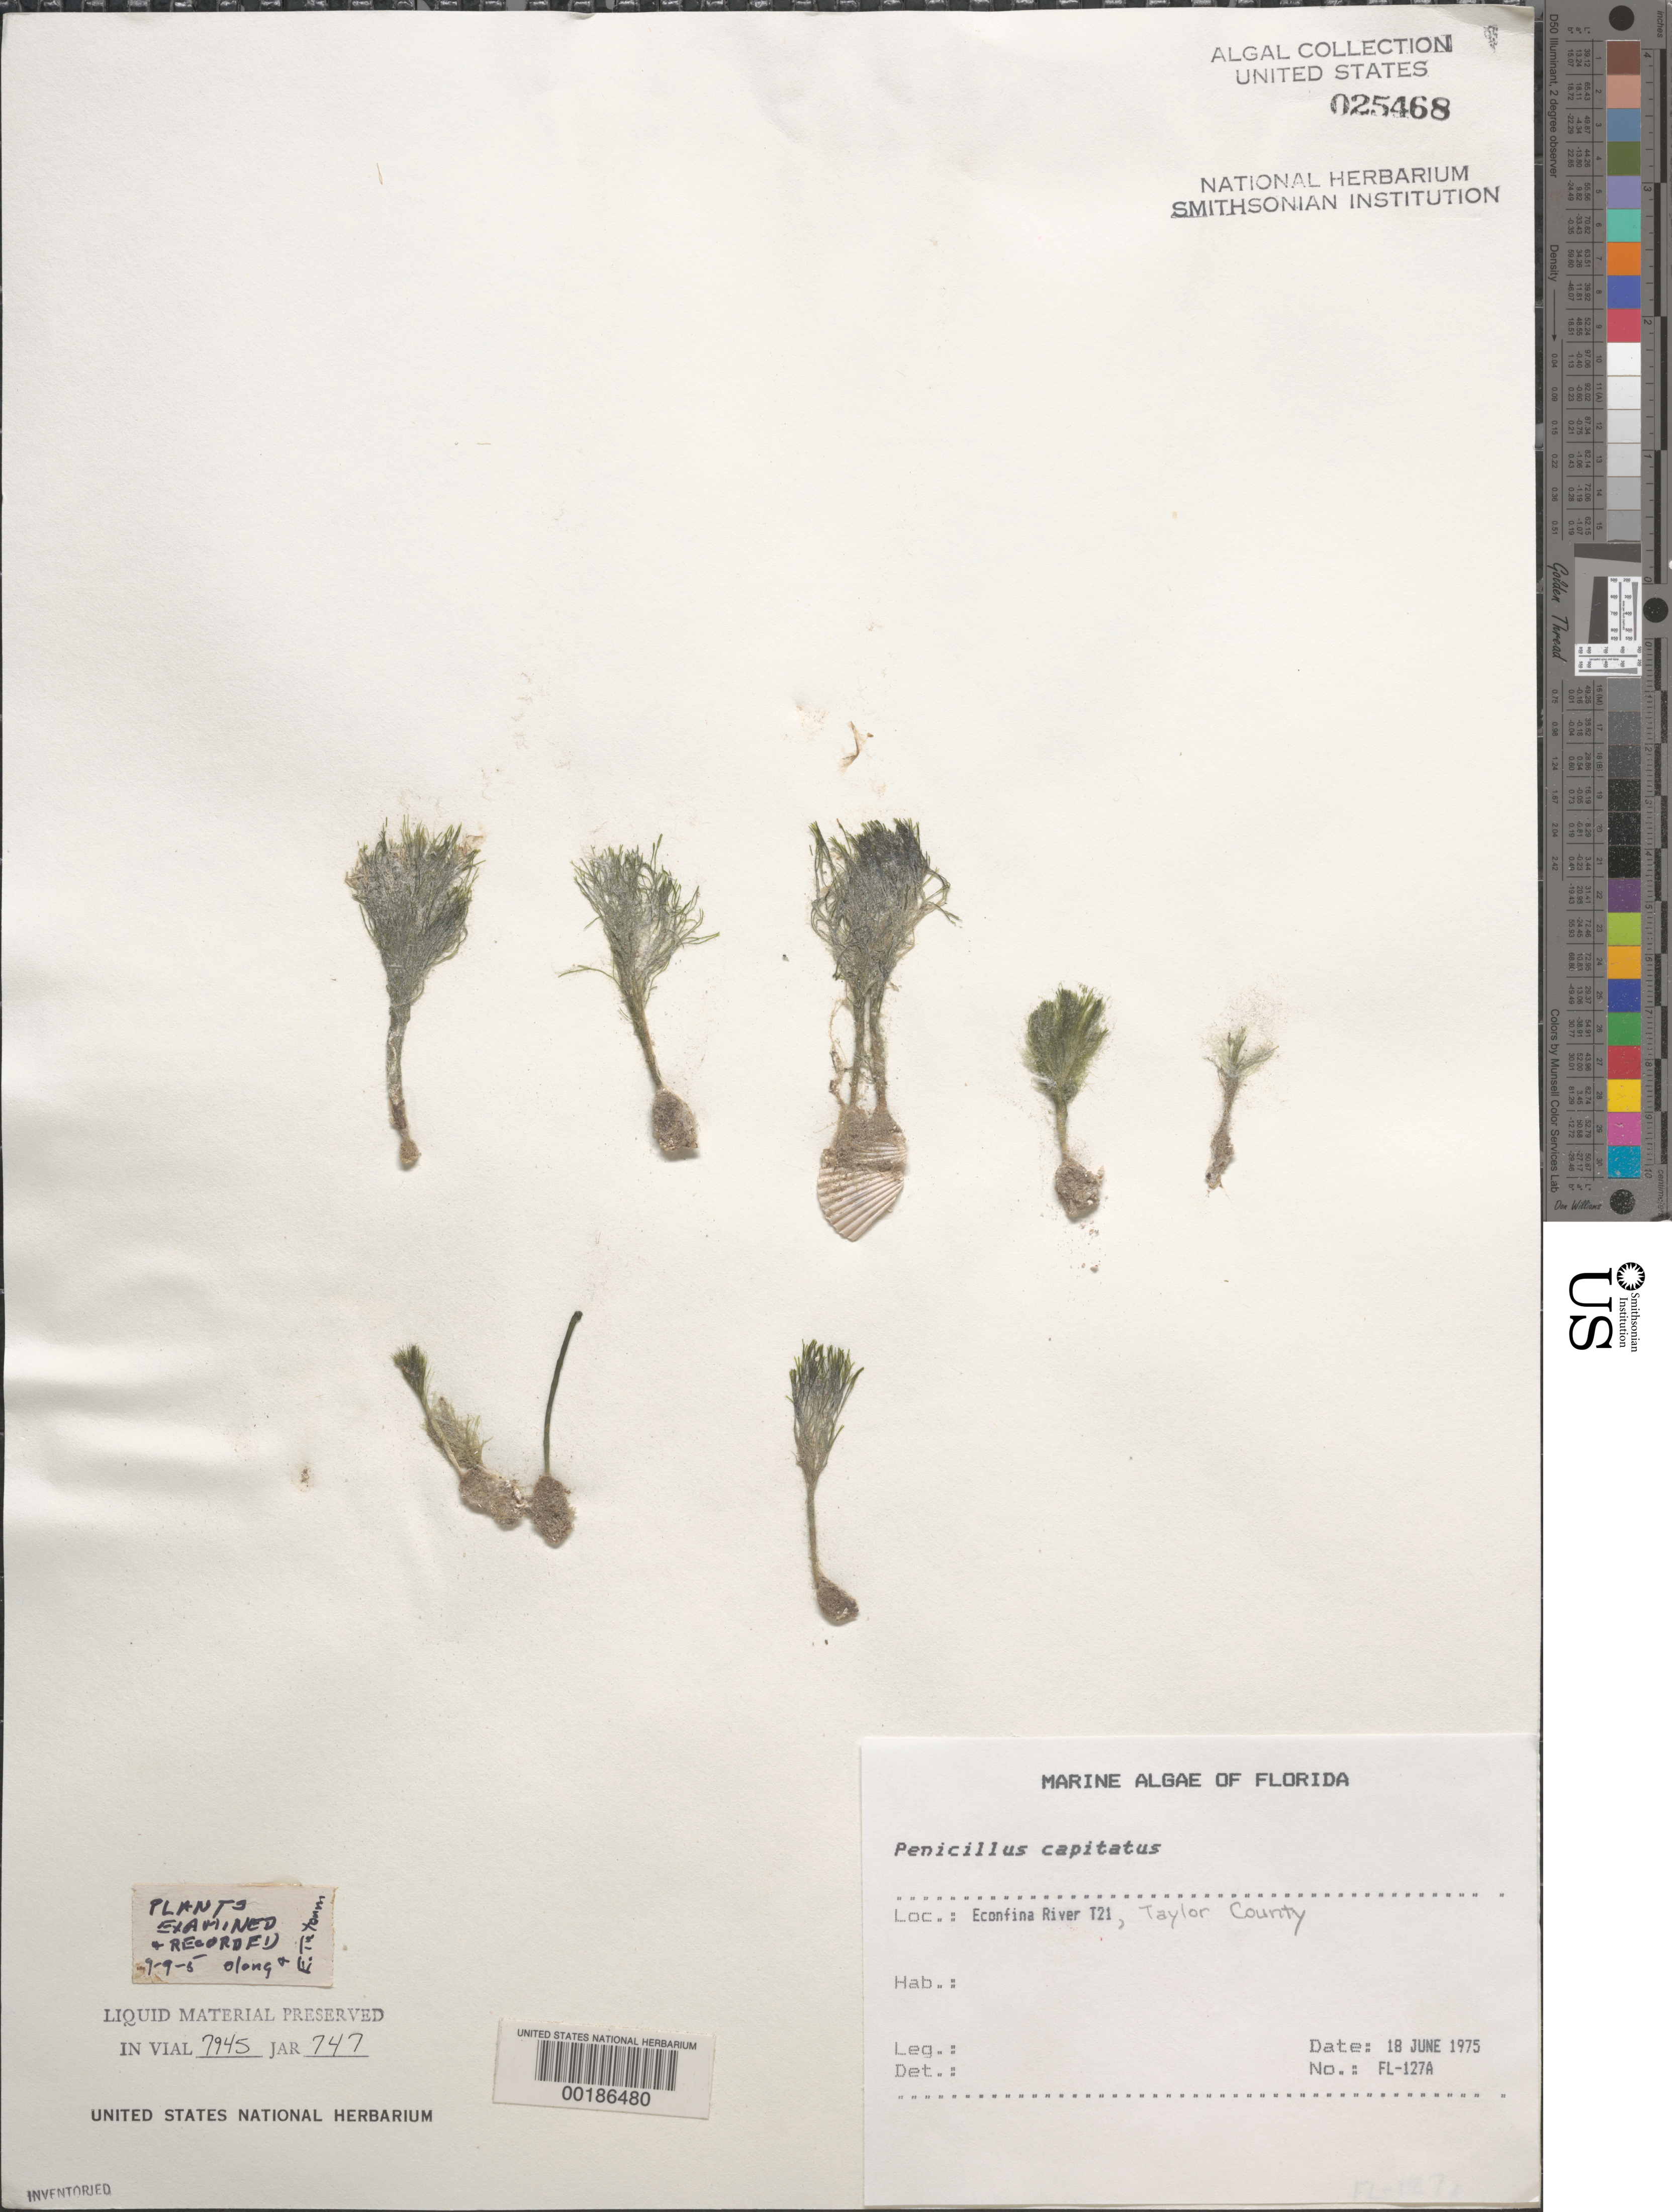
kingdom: Plantae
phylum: Chlorophyta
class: Ulvophyceae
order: Bryopsidales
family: Udoteaceae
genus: Penicillus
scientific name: Penicillus capitatus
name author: Lam.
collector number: FL-127a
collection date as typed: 18 Jun 1975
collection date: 1975-06-18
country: United States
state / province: Florida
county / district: Taylor County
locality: Econfina River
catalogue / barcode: US 25468